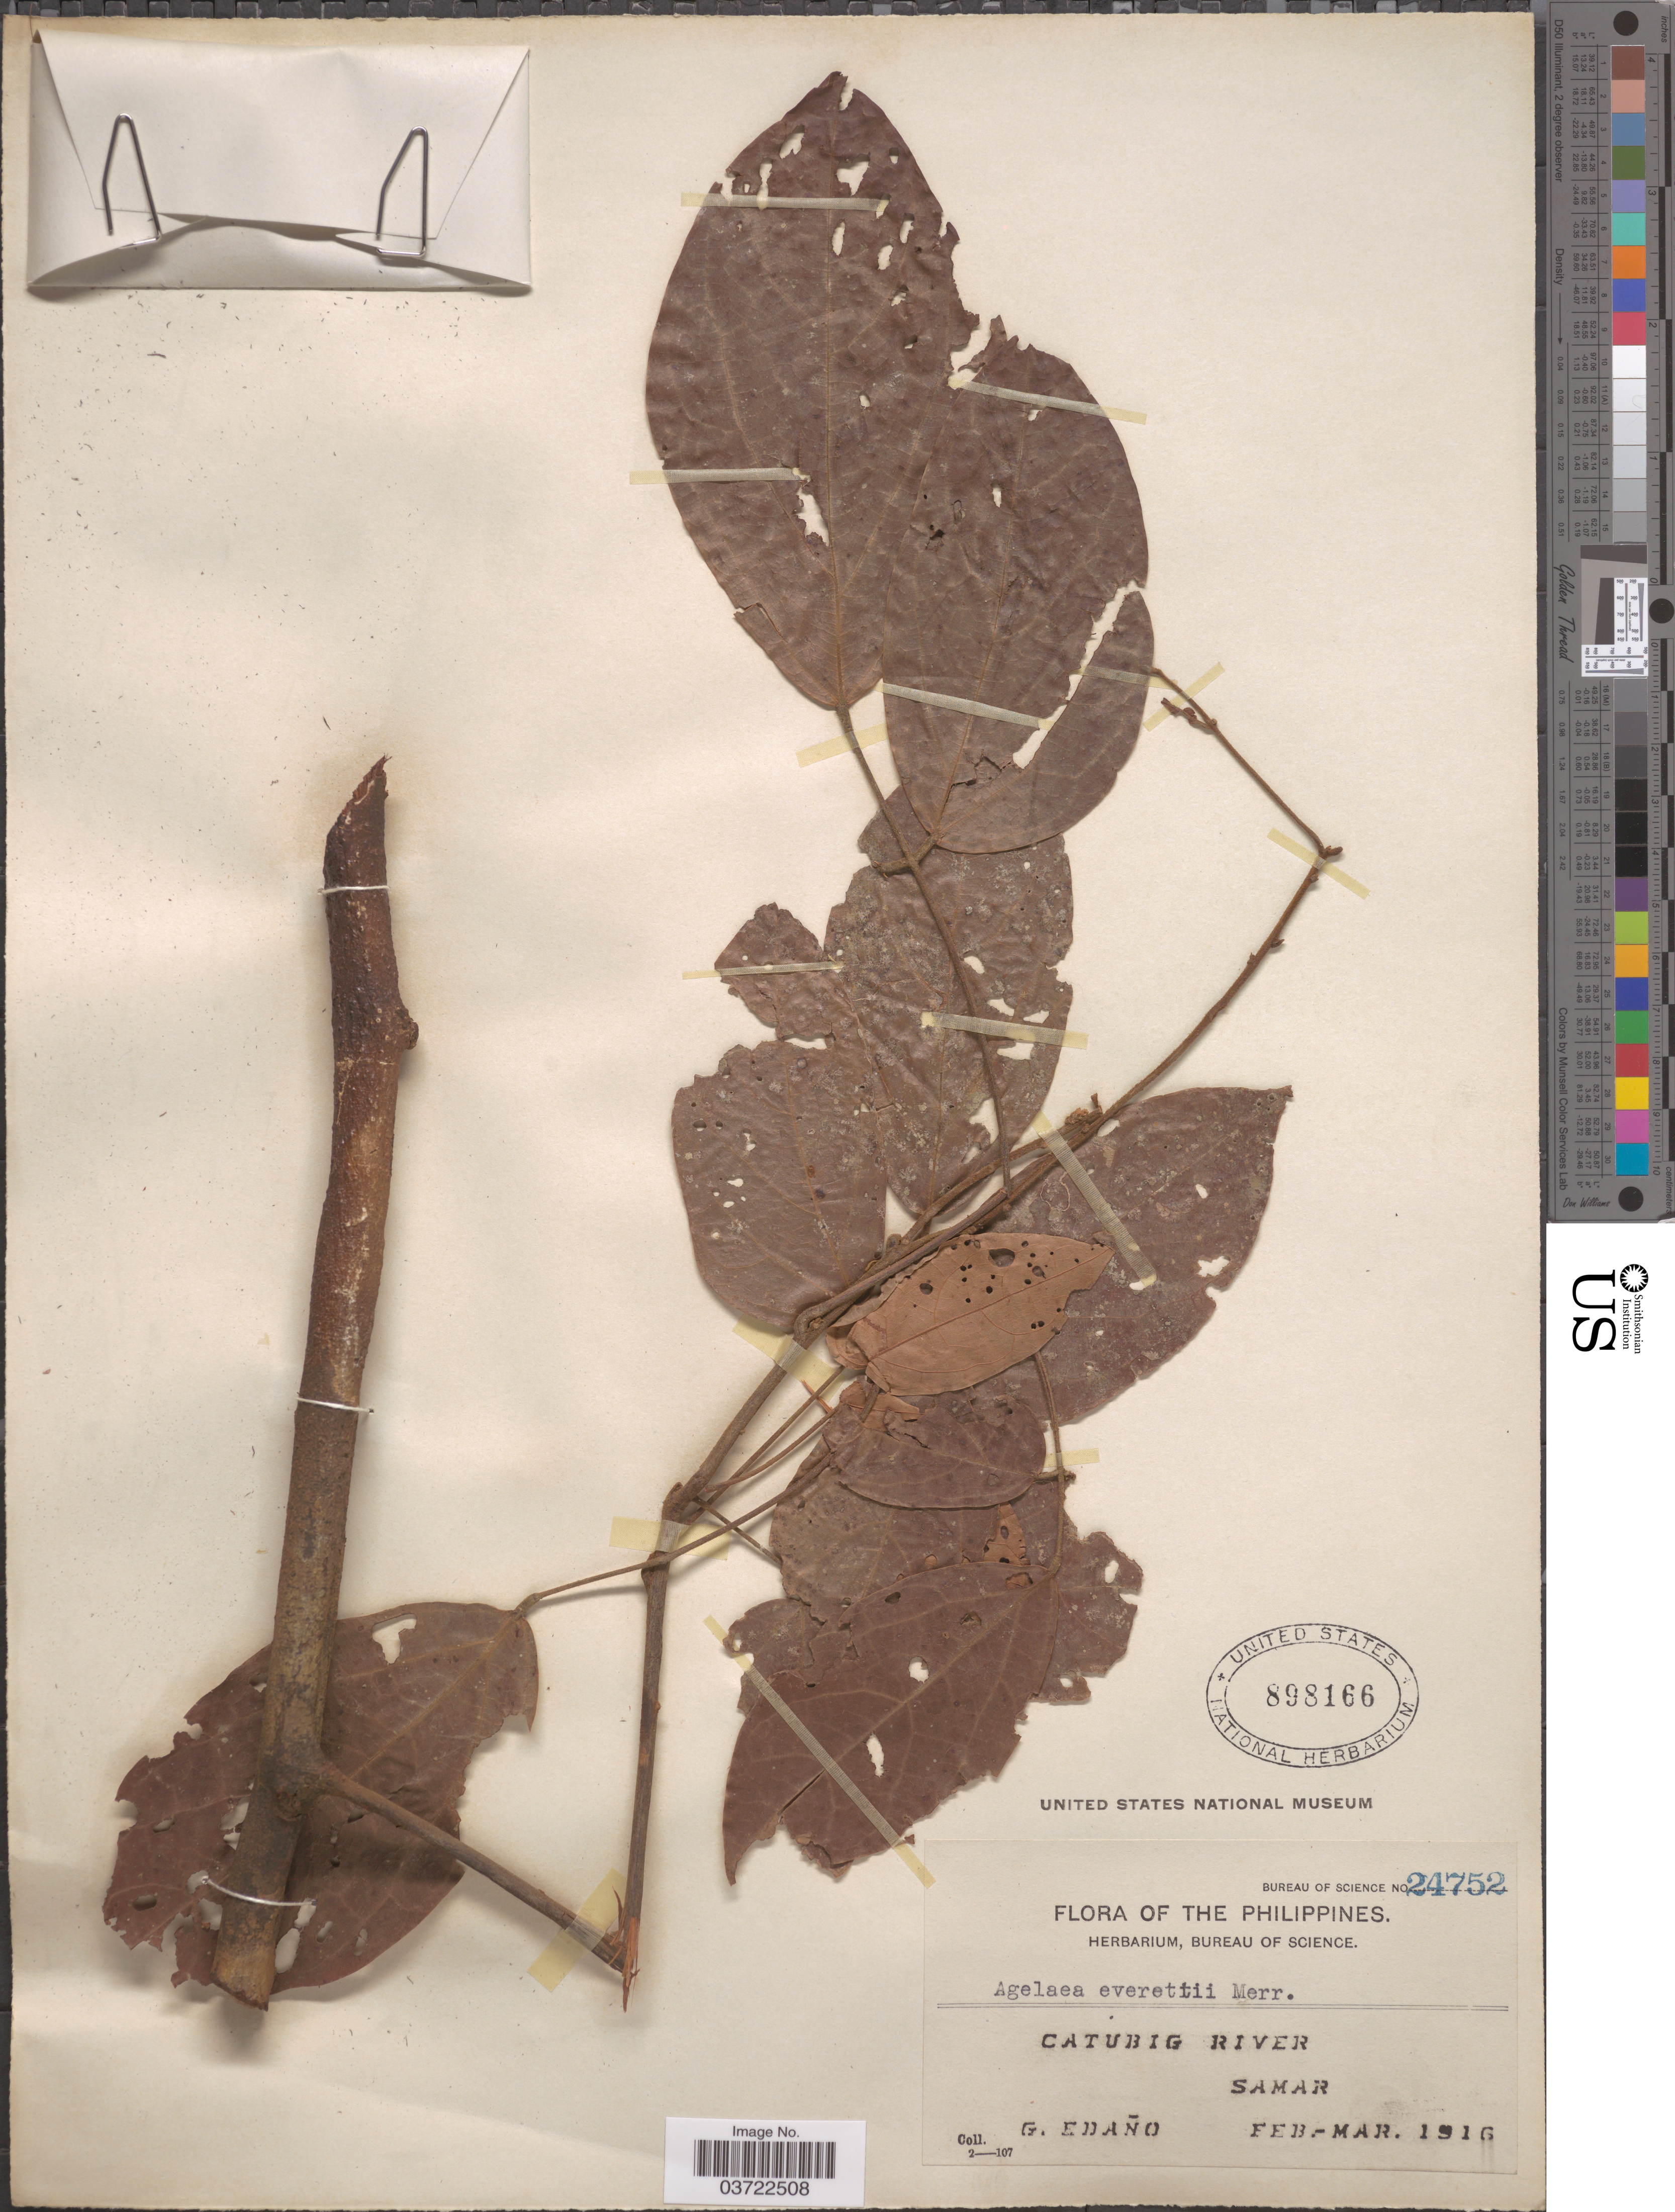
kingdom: Plantae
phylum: Tracheophyta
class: Magnoliopsida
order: Oxalidales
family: Connaraceae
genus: Agelaea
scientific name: Agelaea borneensis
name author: (Hook. f.) Merr.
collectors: G. Edaño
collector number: Bureau of Science 24752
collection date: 1916-02/1916-03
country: Philippines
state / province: Eastern Visayas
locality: Catubig River, Samar.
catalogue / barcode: US 898166